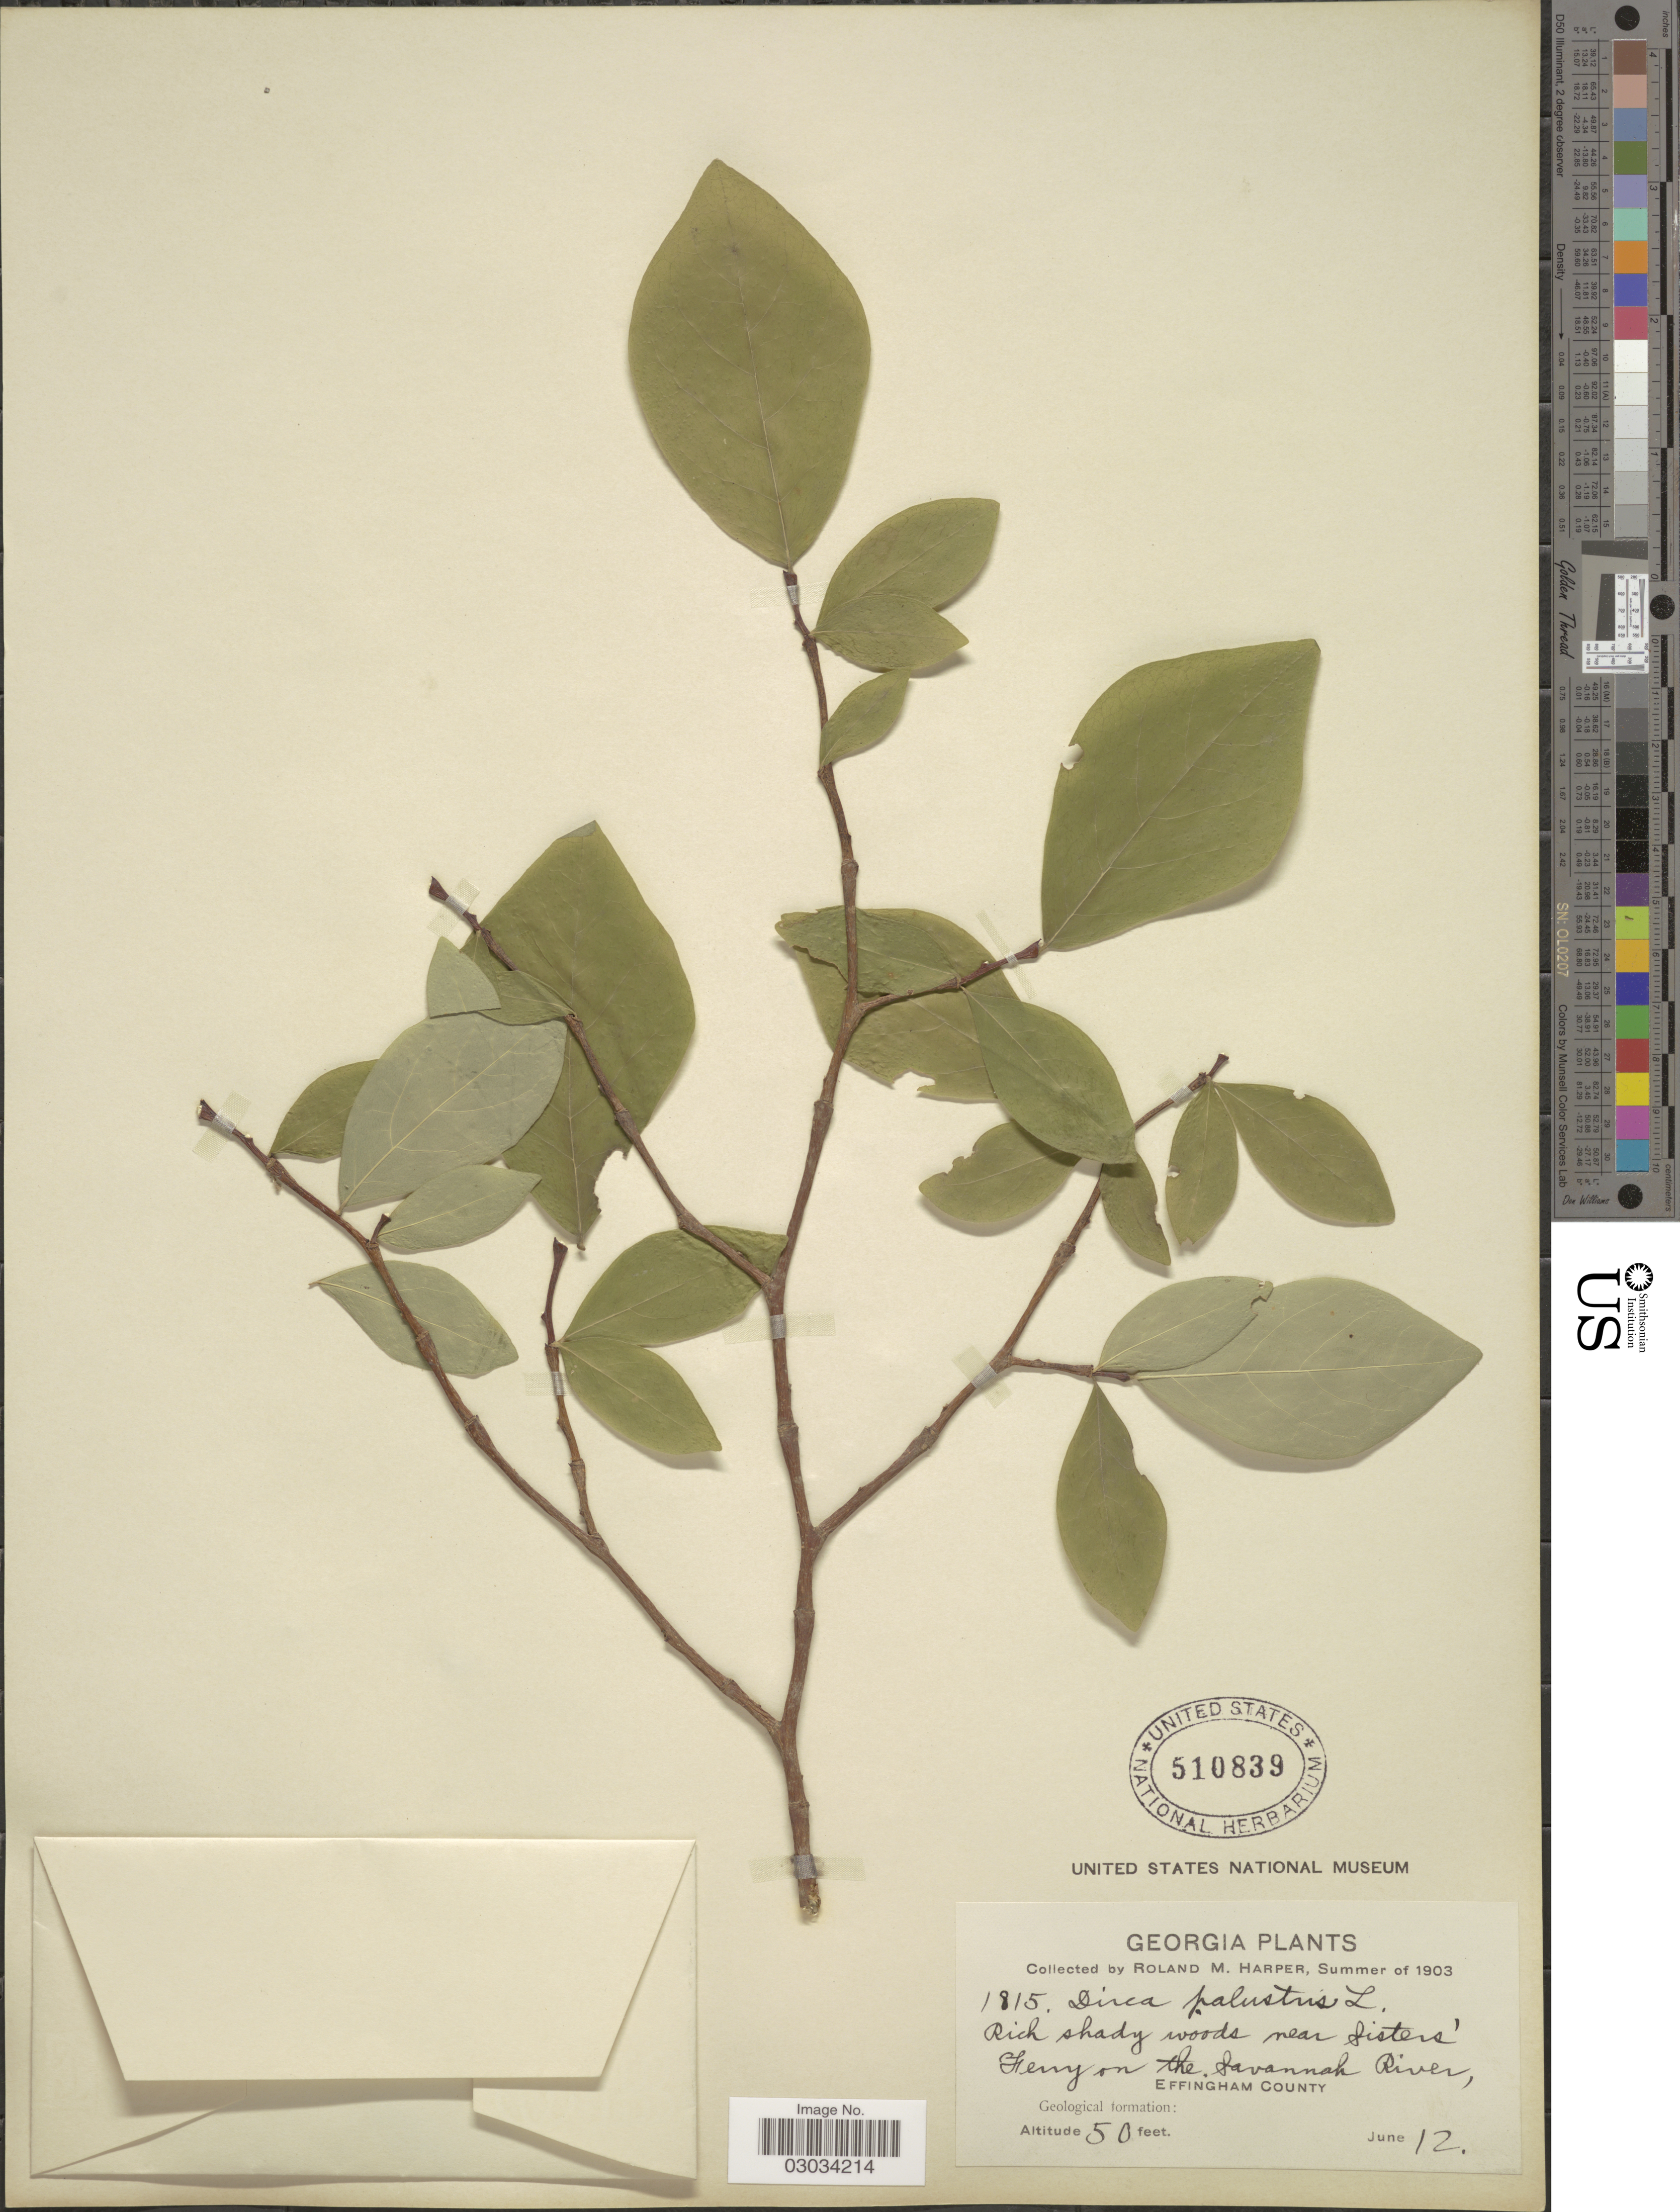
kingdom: Plantae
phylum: Tracheophyta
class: Magnoliopsida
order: Malvales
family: Thymelaeaceae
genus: Dirca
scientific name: Dirca palustris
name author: L.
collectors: R. M. Harper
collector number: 1815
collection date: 1903-06-12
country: United States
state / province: Georgia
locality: Rich shady woods near Sisters' Ferry on the Savannah River. Effingham County.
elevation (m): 15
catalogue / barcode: US 510839